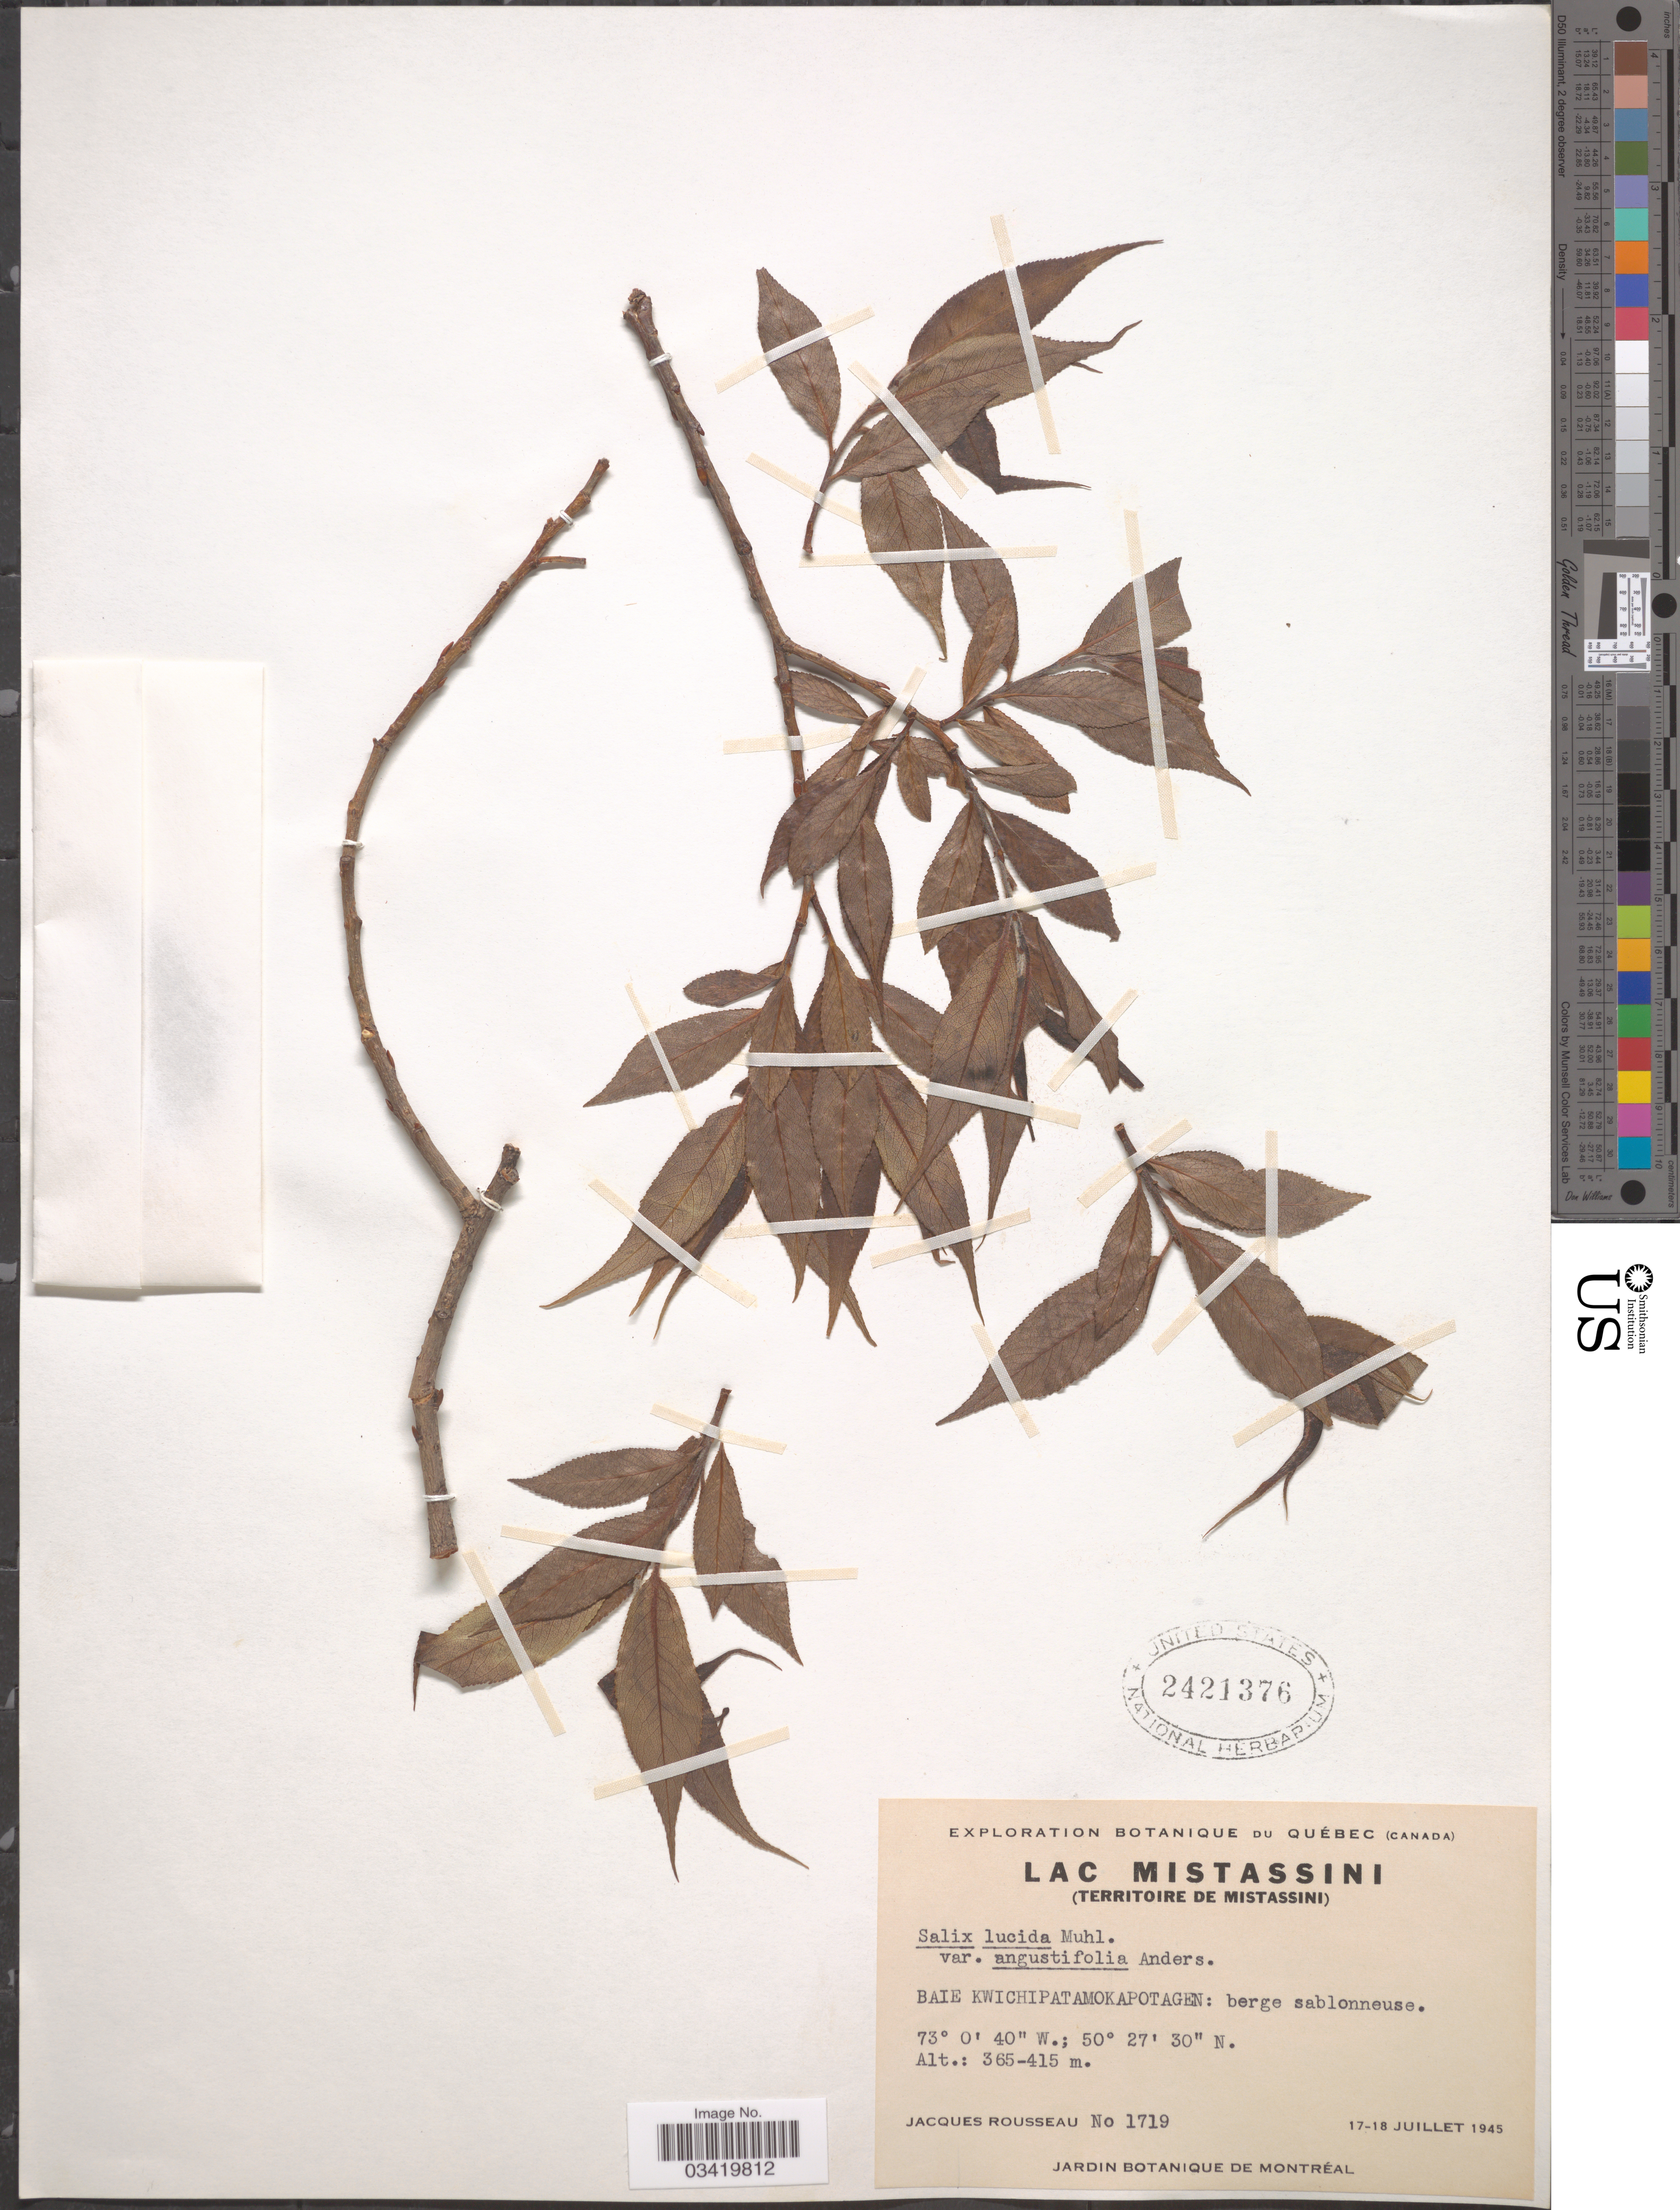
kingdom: Plantae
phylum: Tracheophyta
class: Magnoliopsida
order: Malpighiales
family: Salicaceae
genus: Salix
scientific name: Salix candida var. angustifolia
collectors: J. Rousseau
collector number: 1719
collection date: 1945-07-17/1945-07-18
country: Canada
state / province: Quebec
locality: Lac Mistassini (Territoire de Mistassini). Baie Kwichipatamokapotagen: berge sablonneuse.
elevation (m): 365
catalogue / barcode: US 2421376